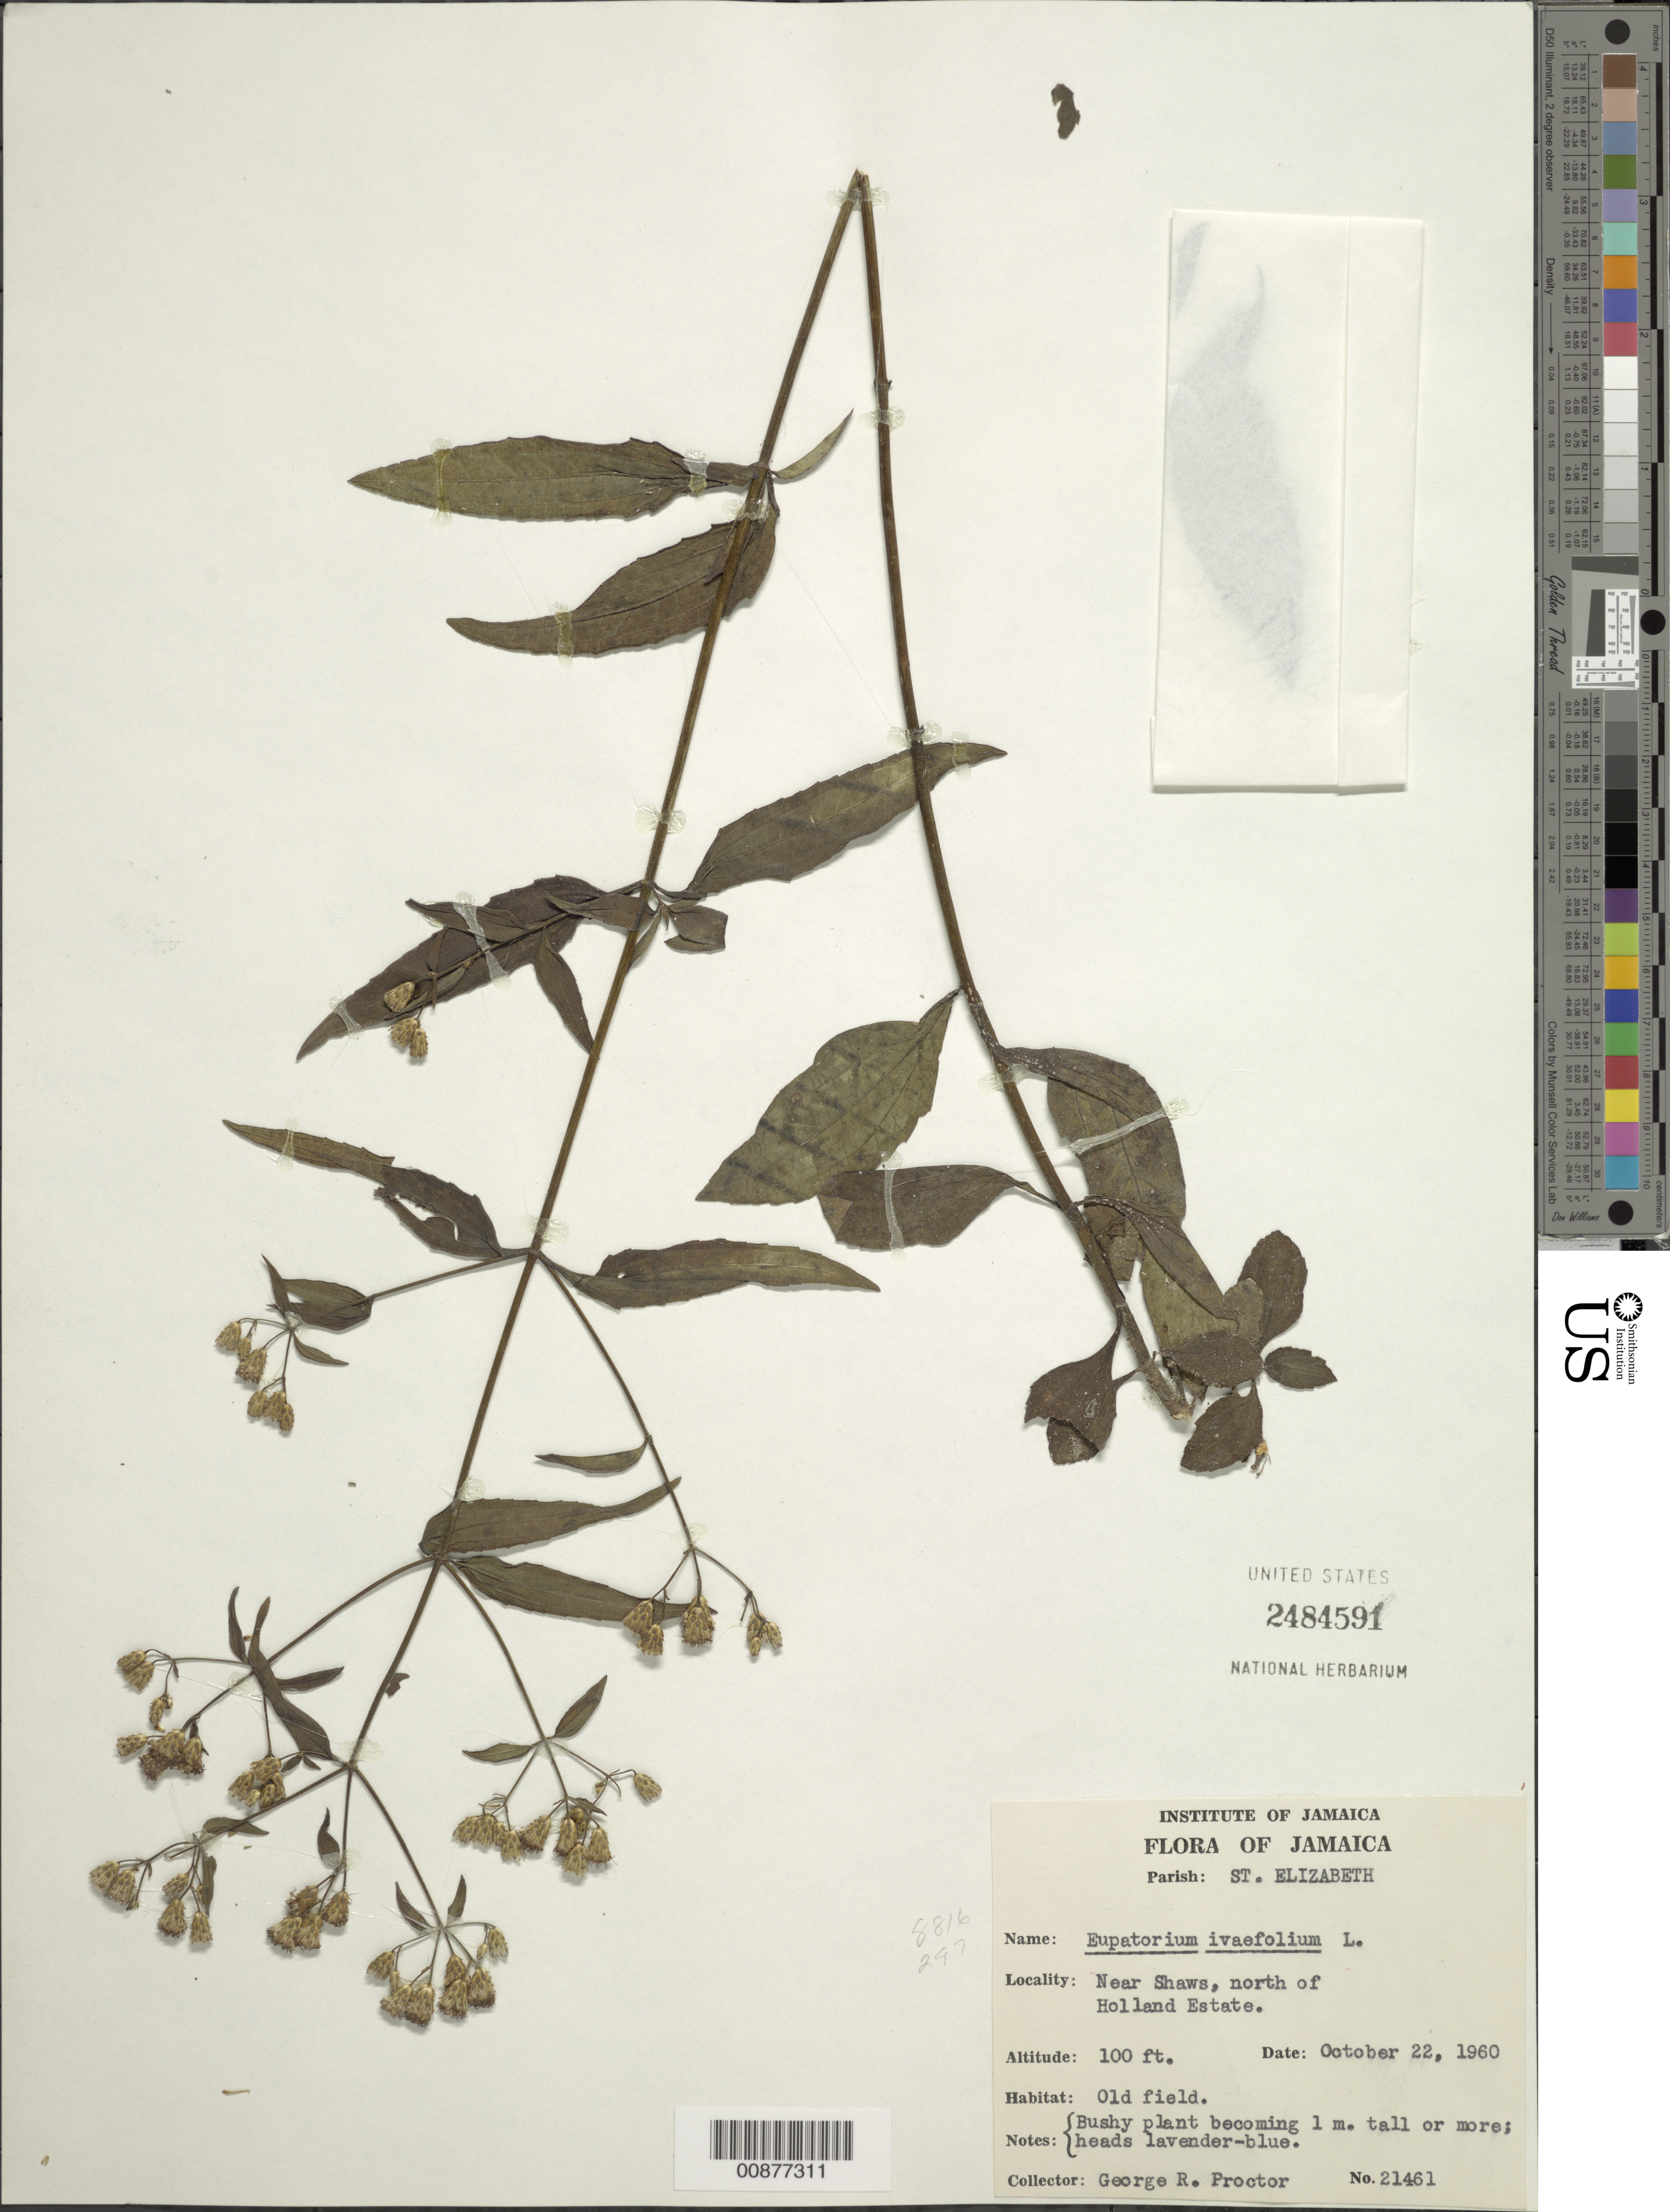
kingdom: Plantae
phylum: Tracheophyta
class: Magnoliopsida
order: Asterales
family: Asteraceae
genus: Chromolaena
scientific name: Chromolaena ivaefolia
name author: (L.) R.M. King & H. Rob.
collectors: G. R. Proctor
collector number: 21461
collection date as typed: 22 Oct 1960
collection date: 1960-10-22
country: Jamaica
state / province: Saint Elizabeth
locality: Near Shaws, north of Holland Estate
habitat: Old field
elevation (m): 30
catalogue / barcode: US 2484591